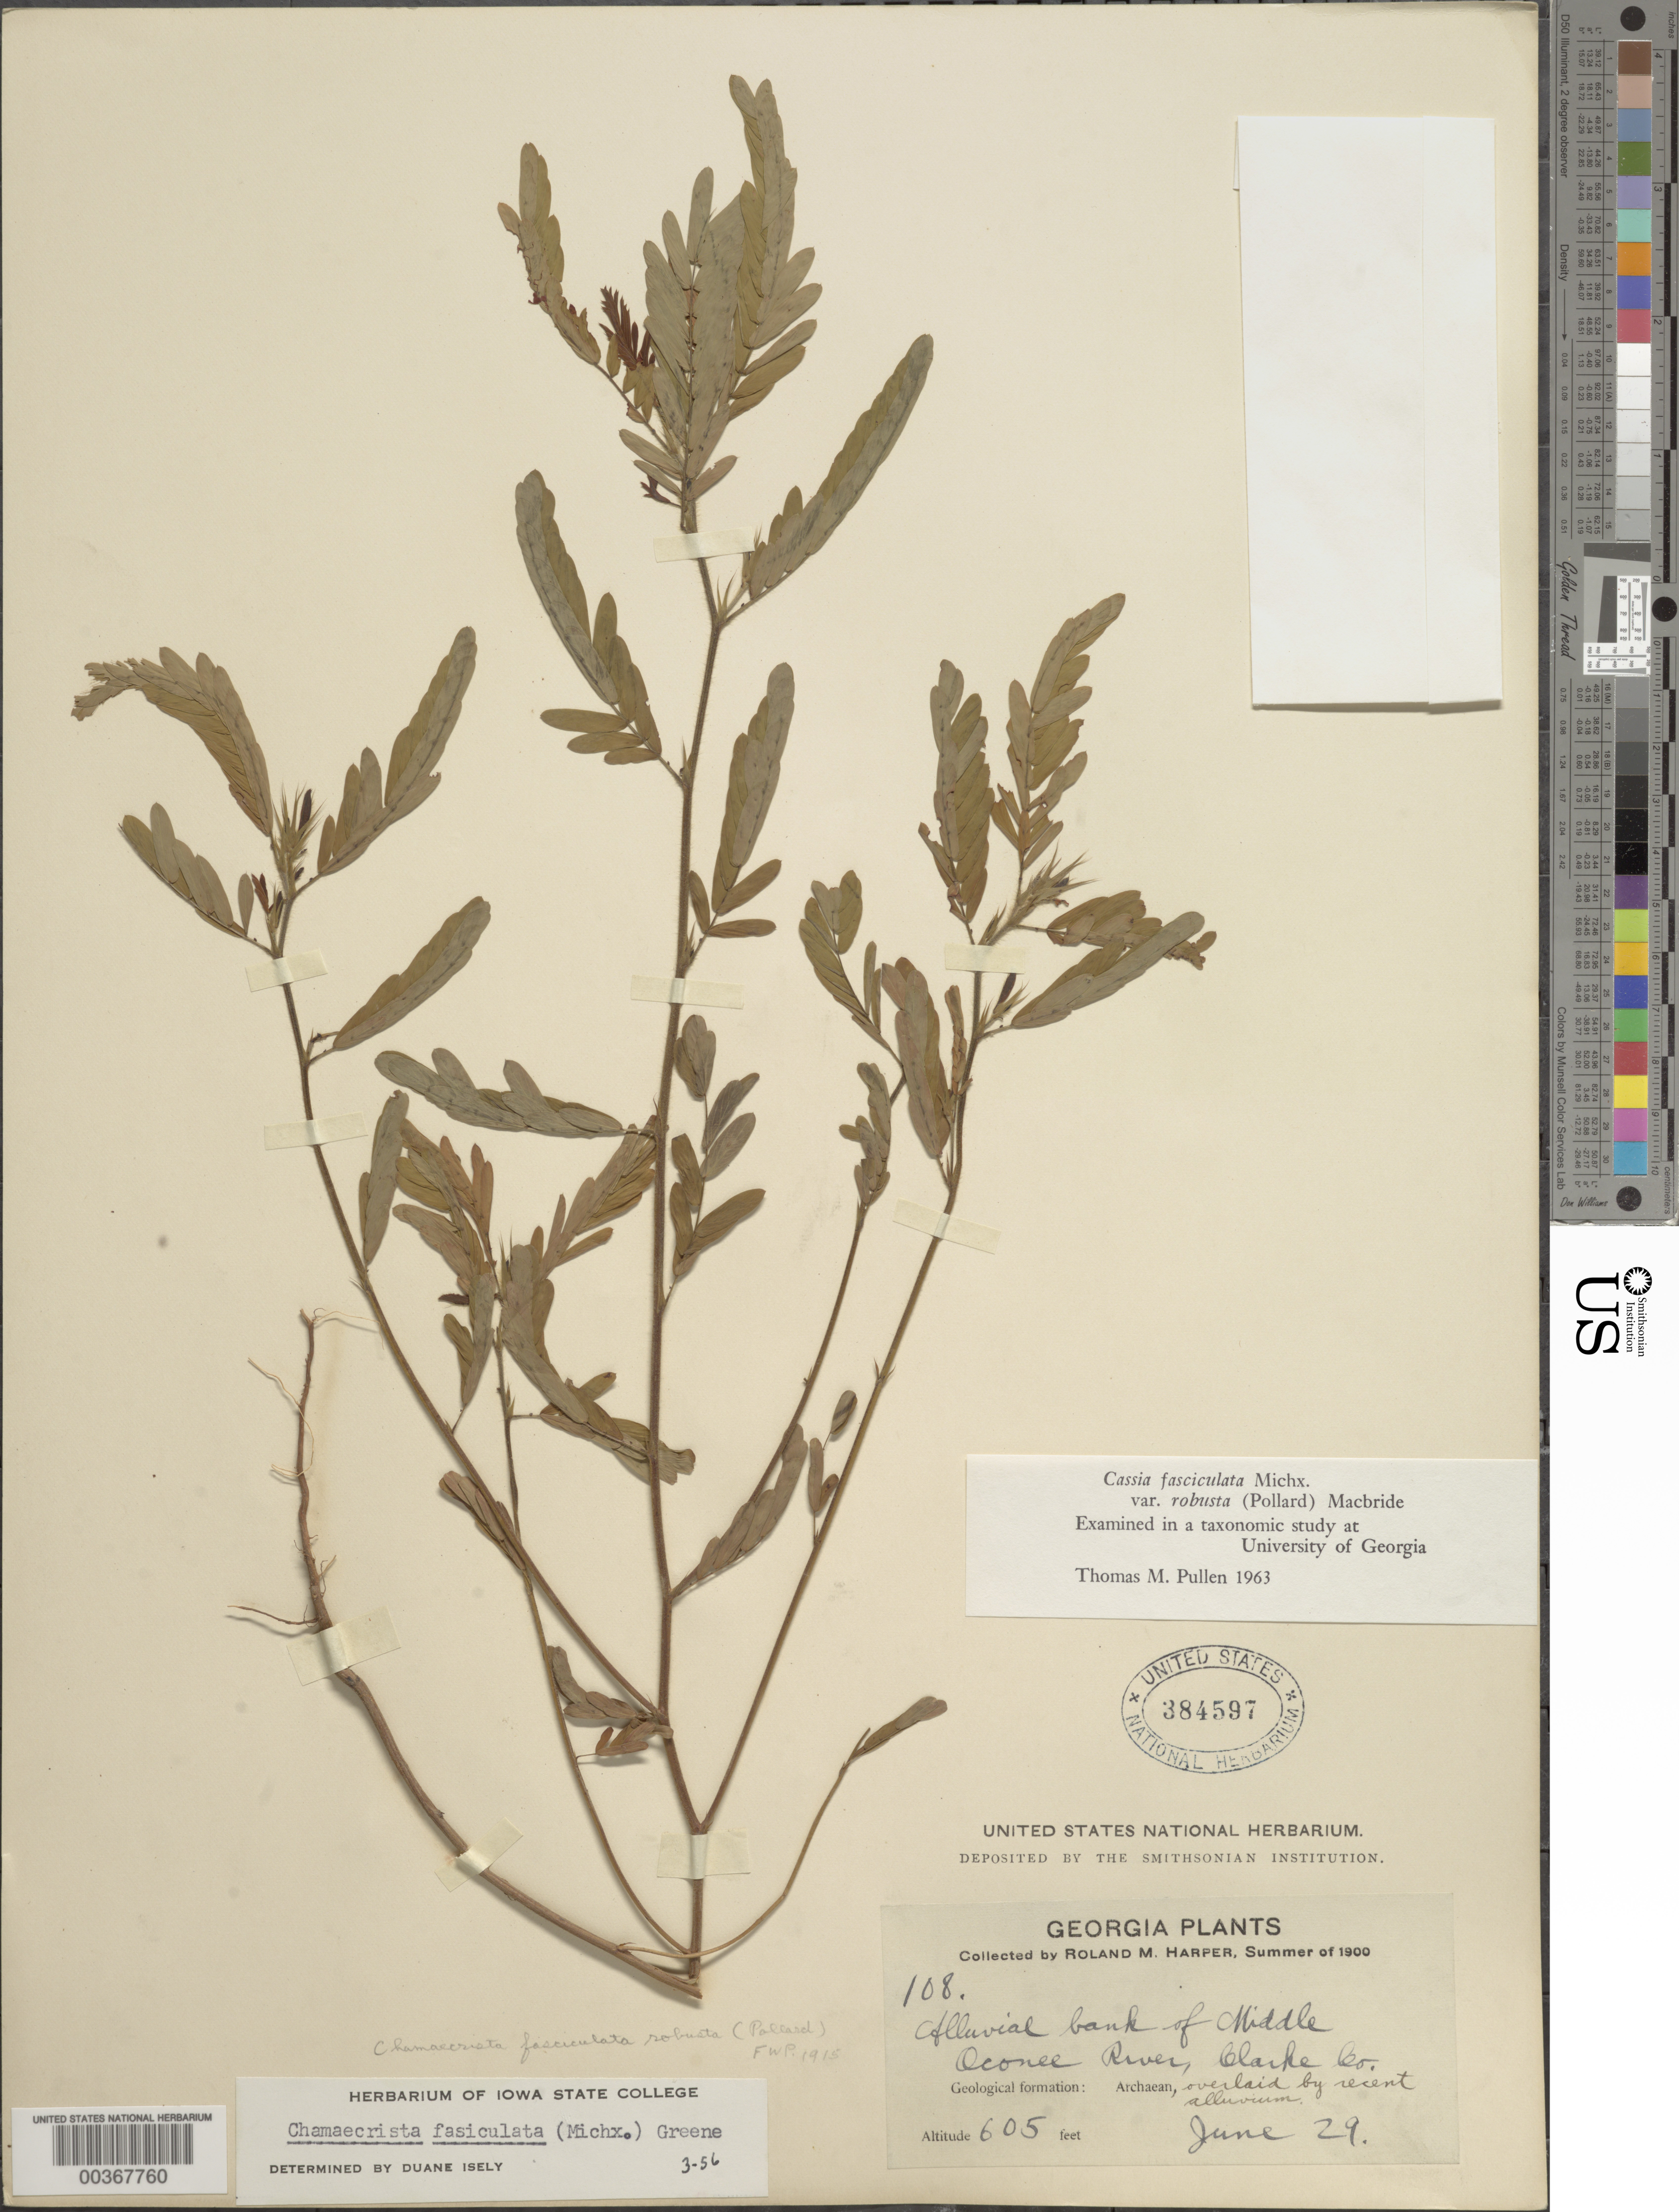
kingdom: Plantae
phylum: Tracheophyta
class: Magnoliopsida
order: Fabales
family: Fabaceae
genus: Chamaecrista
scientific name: Chamaecrista fasciculata var. robusta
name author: (Pollard) Moldenke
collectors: R. M. Harper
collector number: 108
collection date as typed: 29 Jun 1900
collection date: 1900-06-29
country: United States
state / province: Georgia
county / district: Clarke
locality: Bank of middle oconee river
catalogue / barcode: US 384597